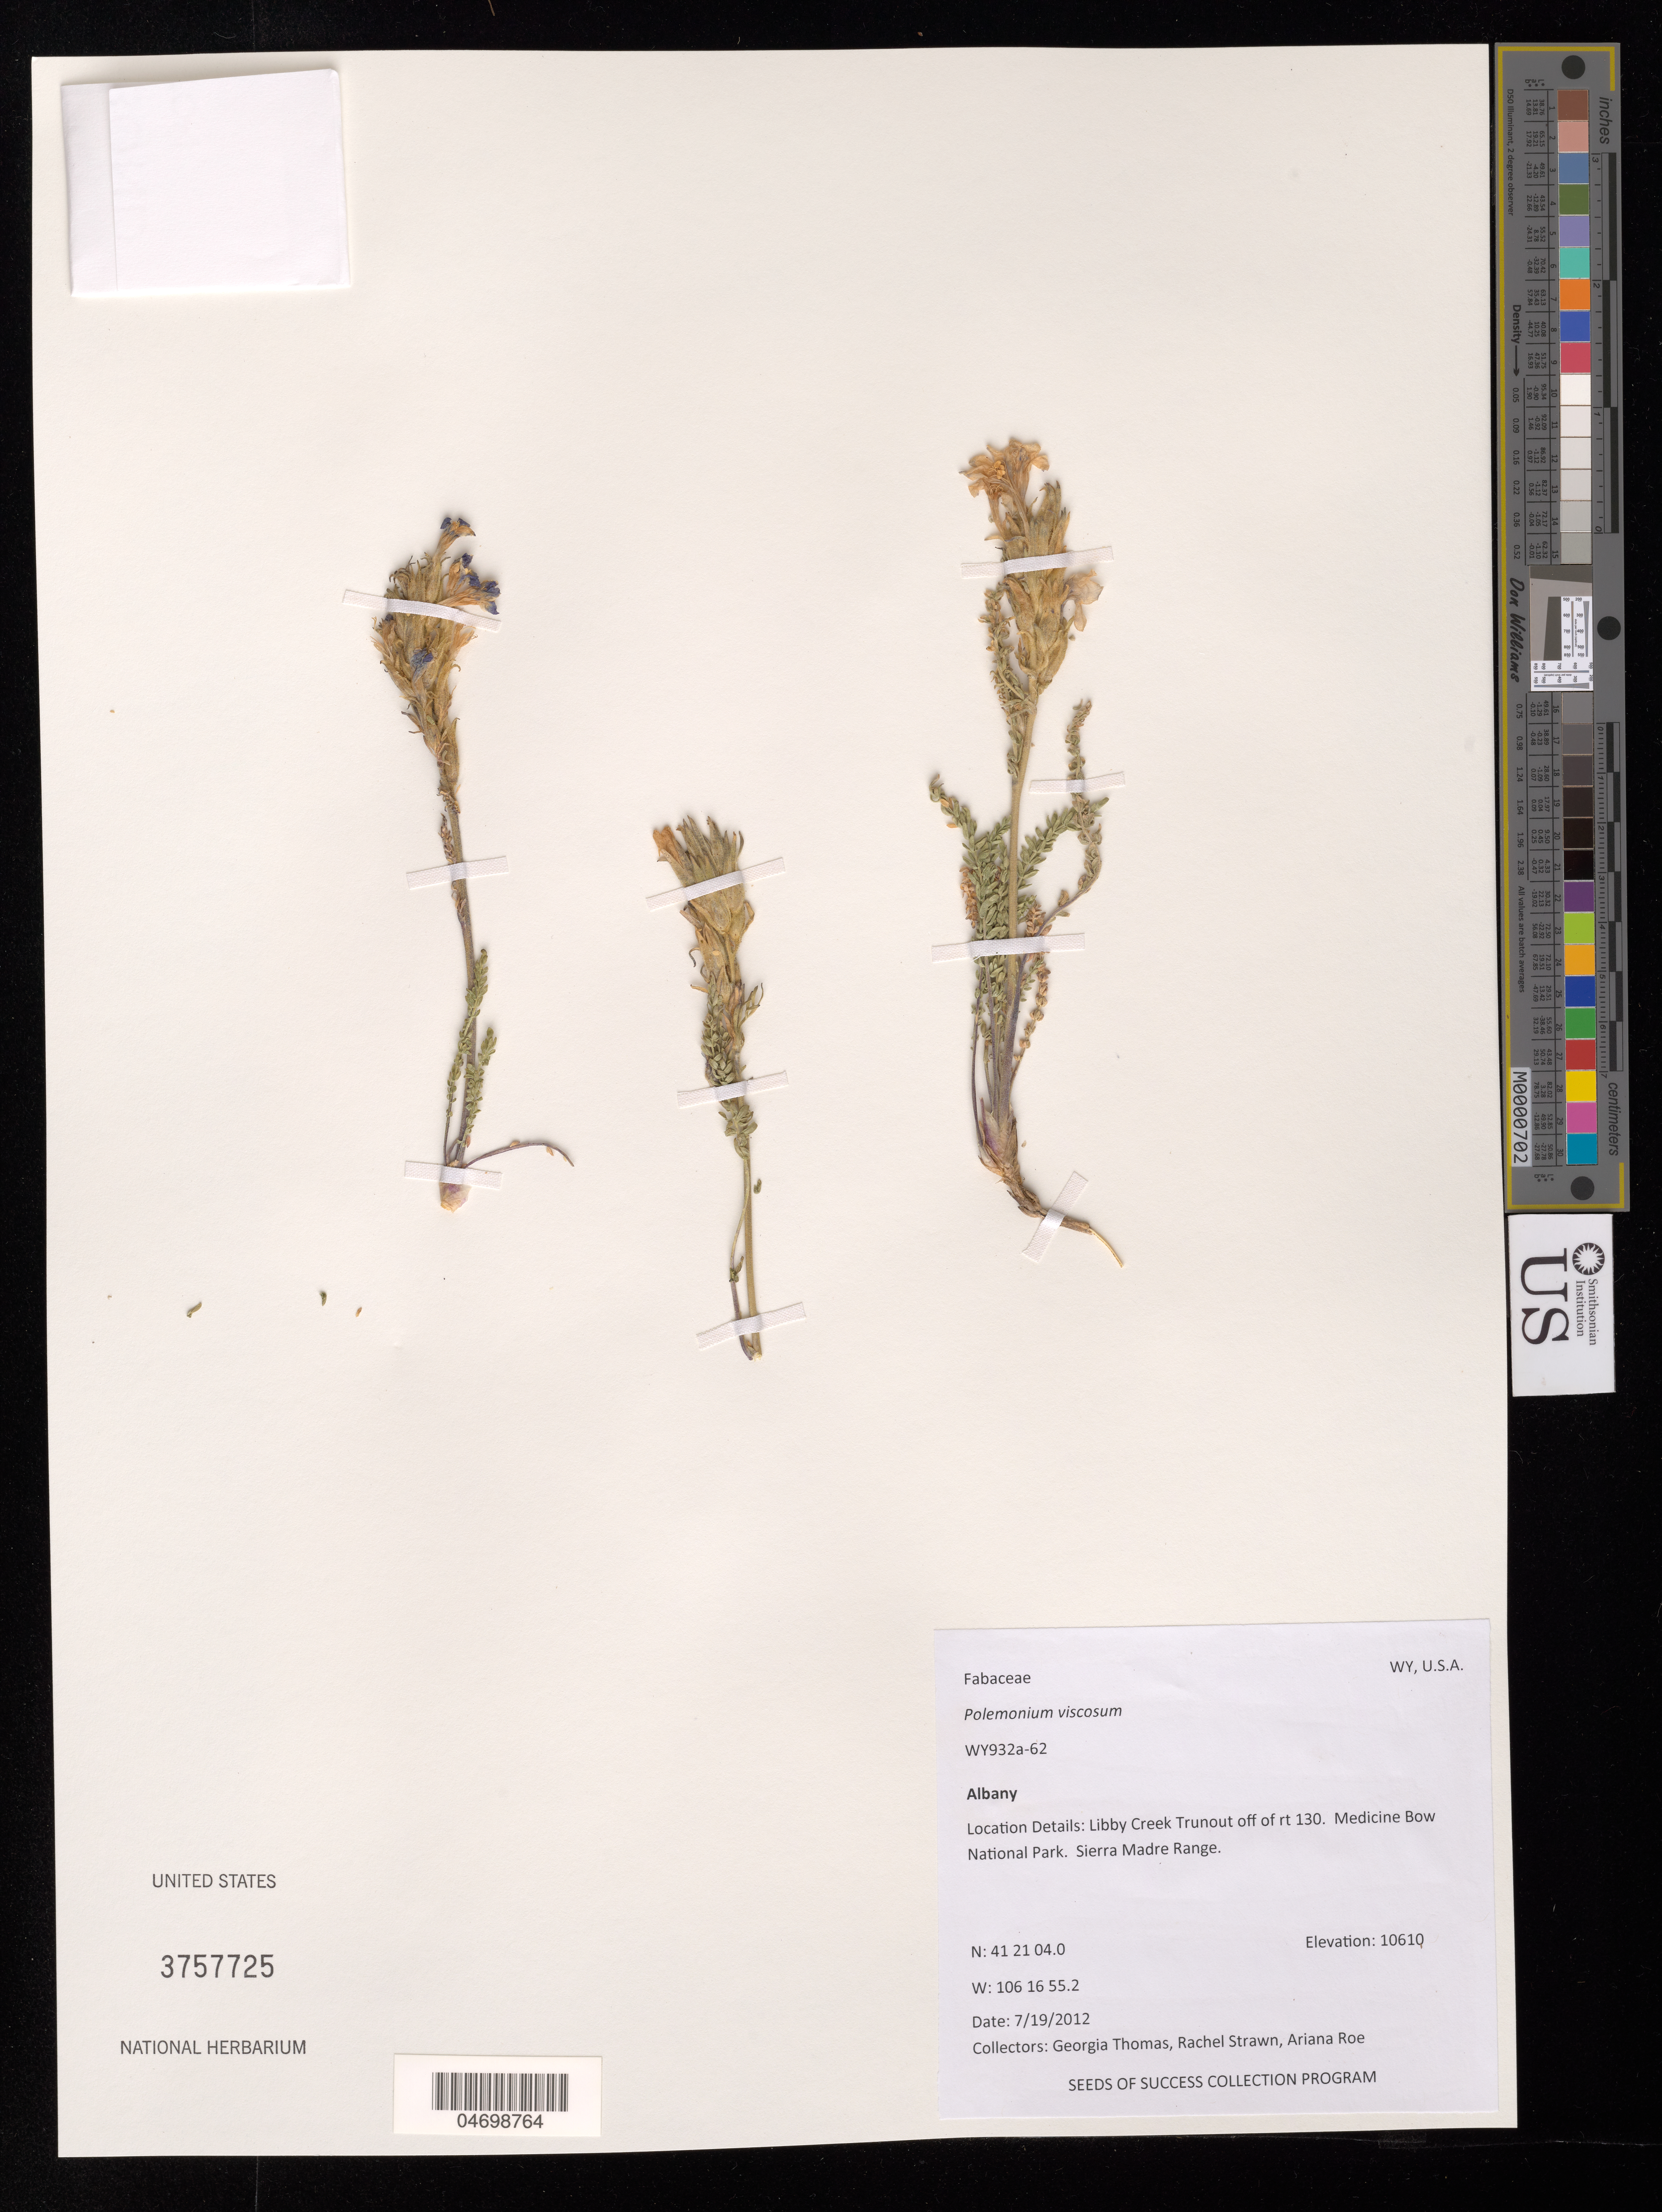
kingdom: Plantae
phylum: Tracheophyta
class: Magnoliopsida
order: Ericales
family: Polemoniaceae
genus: Polemonium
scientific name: Polemonium viscosum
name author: Nutt.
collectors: G. Thomas, R. Strawn & A. Roe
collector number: WY932A-62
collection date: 2012-07-19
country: United States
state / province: Wyoming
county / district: Albany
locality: Medicine Bow National Forest. Sierra Madre Range, Libby CreekTurnout off of Rt 130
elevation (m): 3234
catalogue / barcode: US 3757725